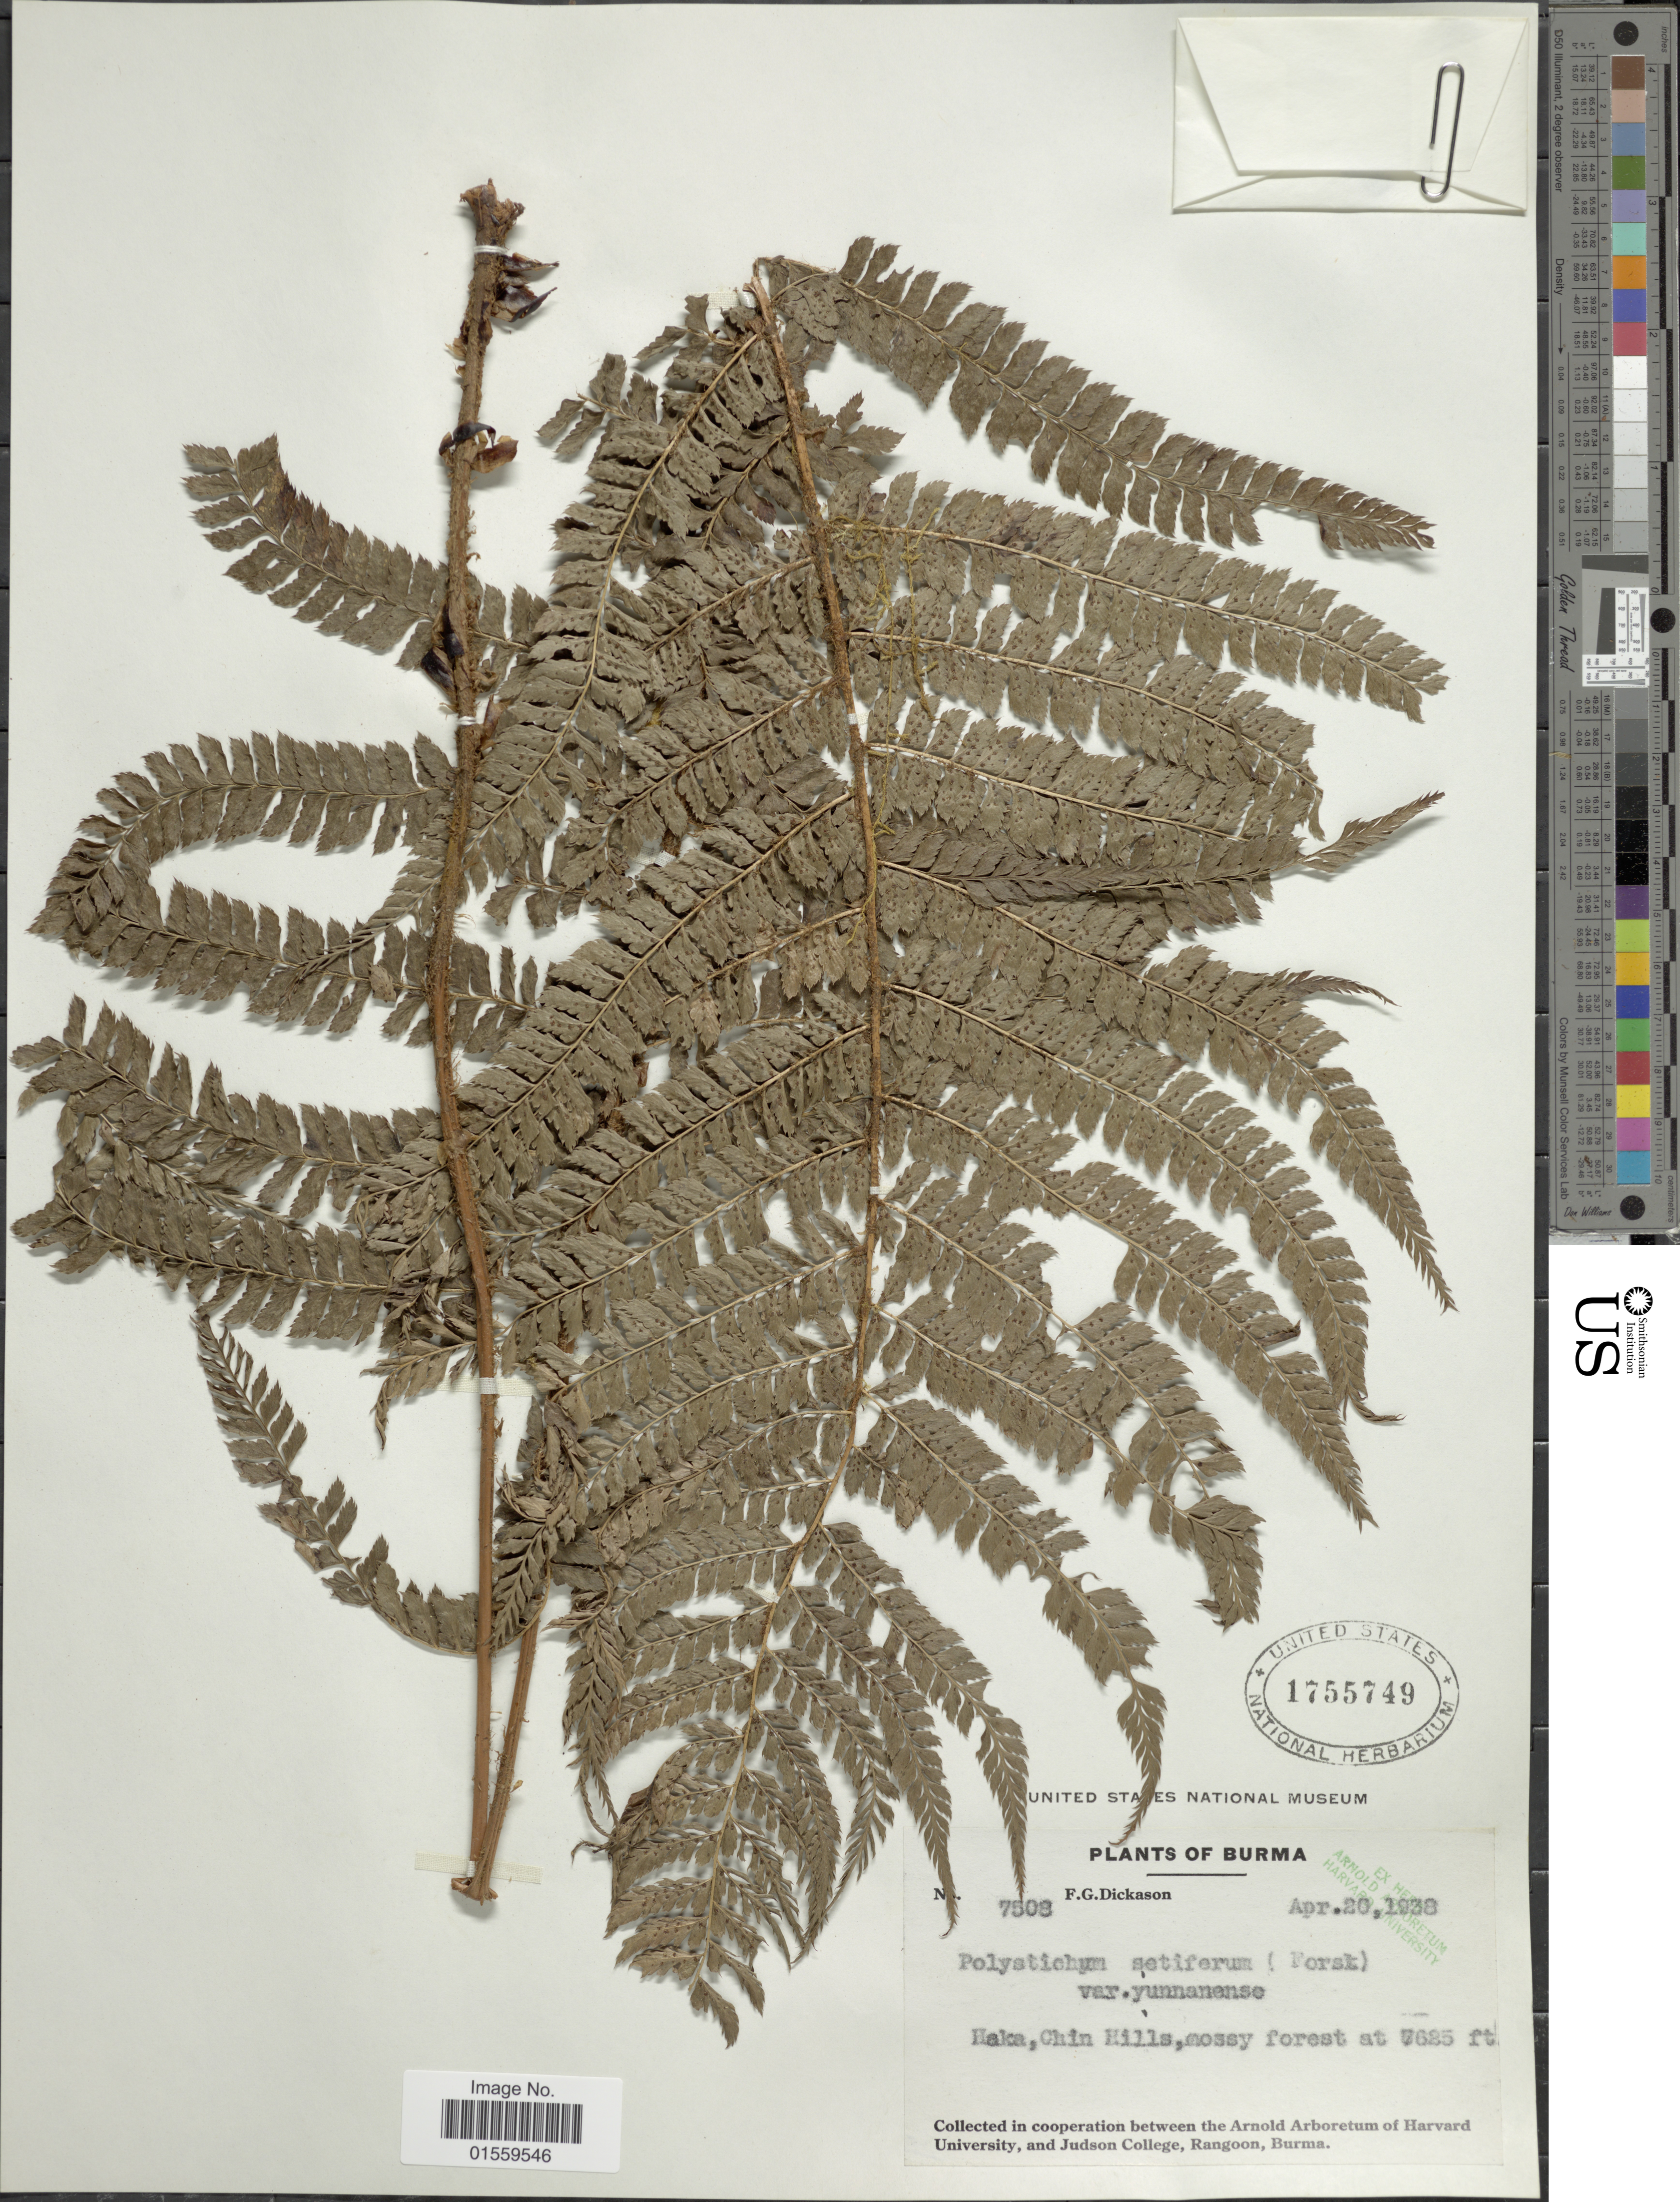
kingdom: Plantae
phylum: Tracheophyta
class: Polypodiopsida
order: Polypodiales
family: Dryopteridaceae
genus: Polystichum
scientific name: Polystichum setiferum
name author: (Forssk.) Moore ex Woynar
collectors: F. Dickason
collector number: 7508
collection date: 1938-04-20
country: Myanmar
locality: Burma, Haka, Chin Hills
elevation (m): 2324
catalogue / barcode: US 1755749